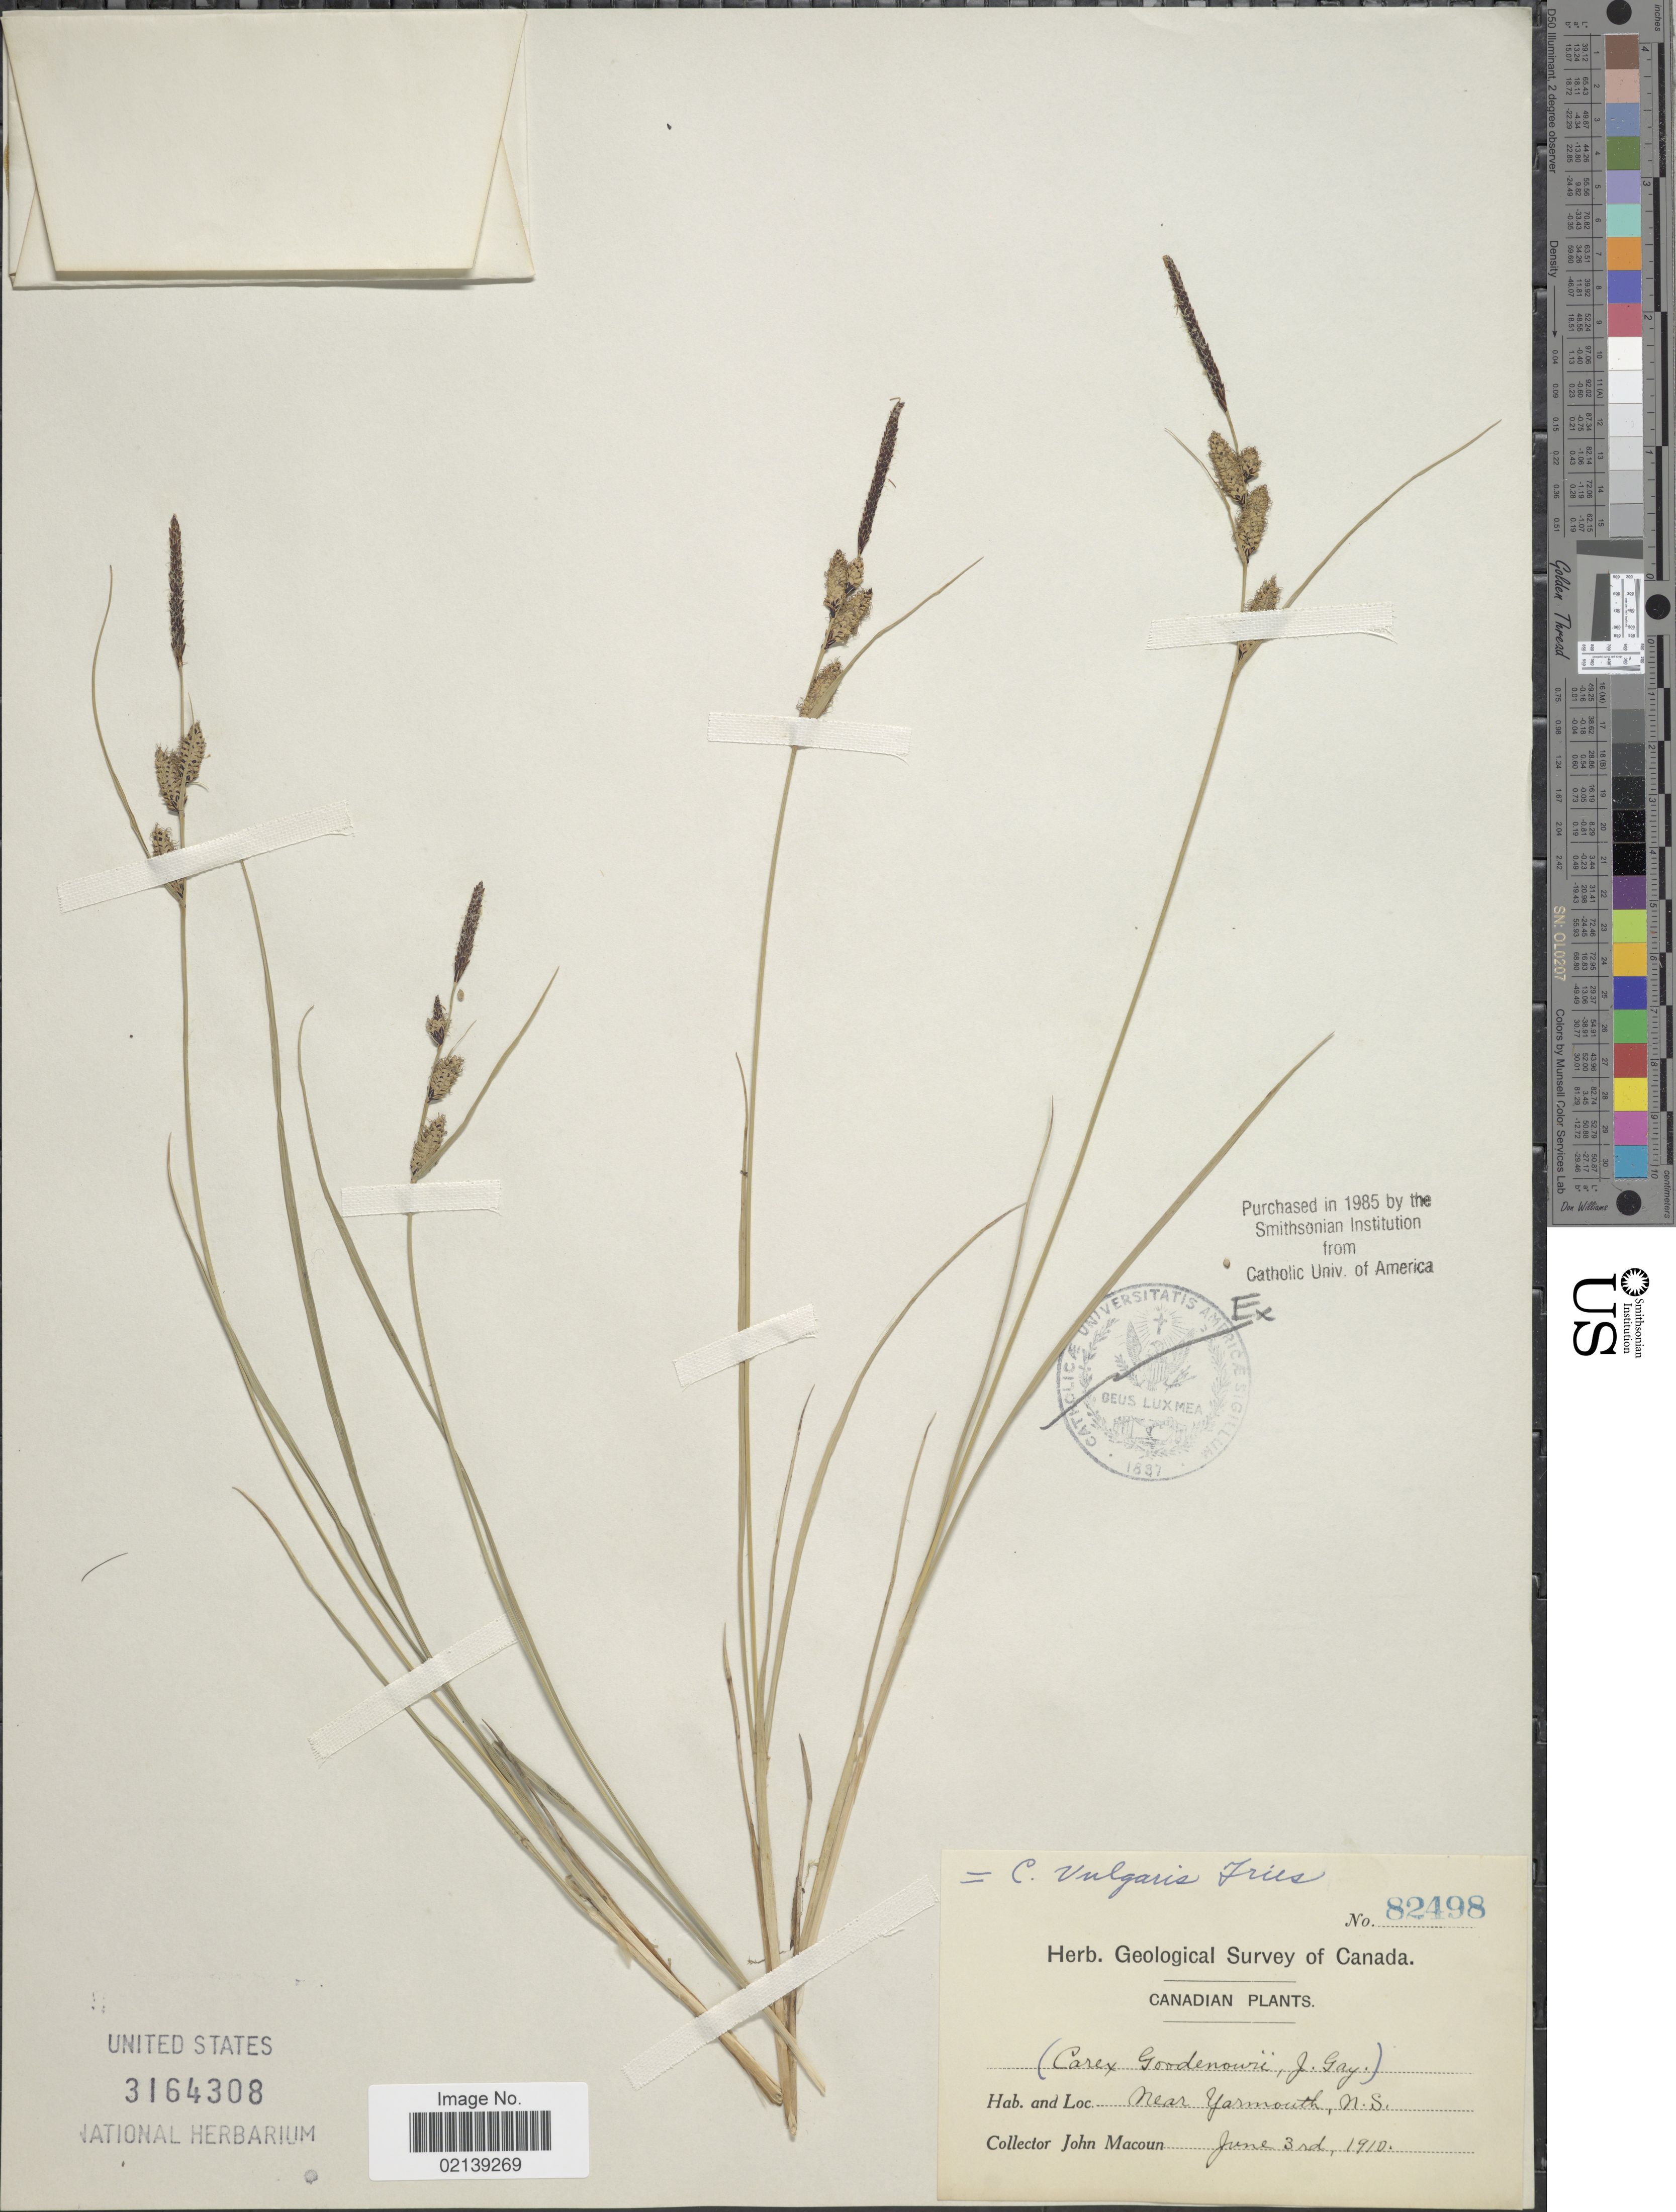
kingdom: Plantae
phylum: Tracheophyta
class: Liliopsida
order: Poales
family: Cyperaceae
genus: Carex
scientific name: Carex sp.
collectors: J. Macoun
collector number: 82498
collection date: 1910-06-03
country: Canada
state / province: Nova Scotia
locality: Near Yarmouth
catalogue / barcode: US 3164308